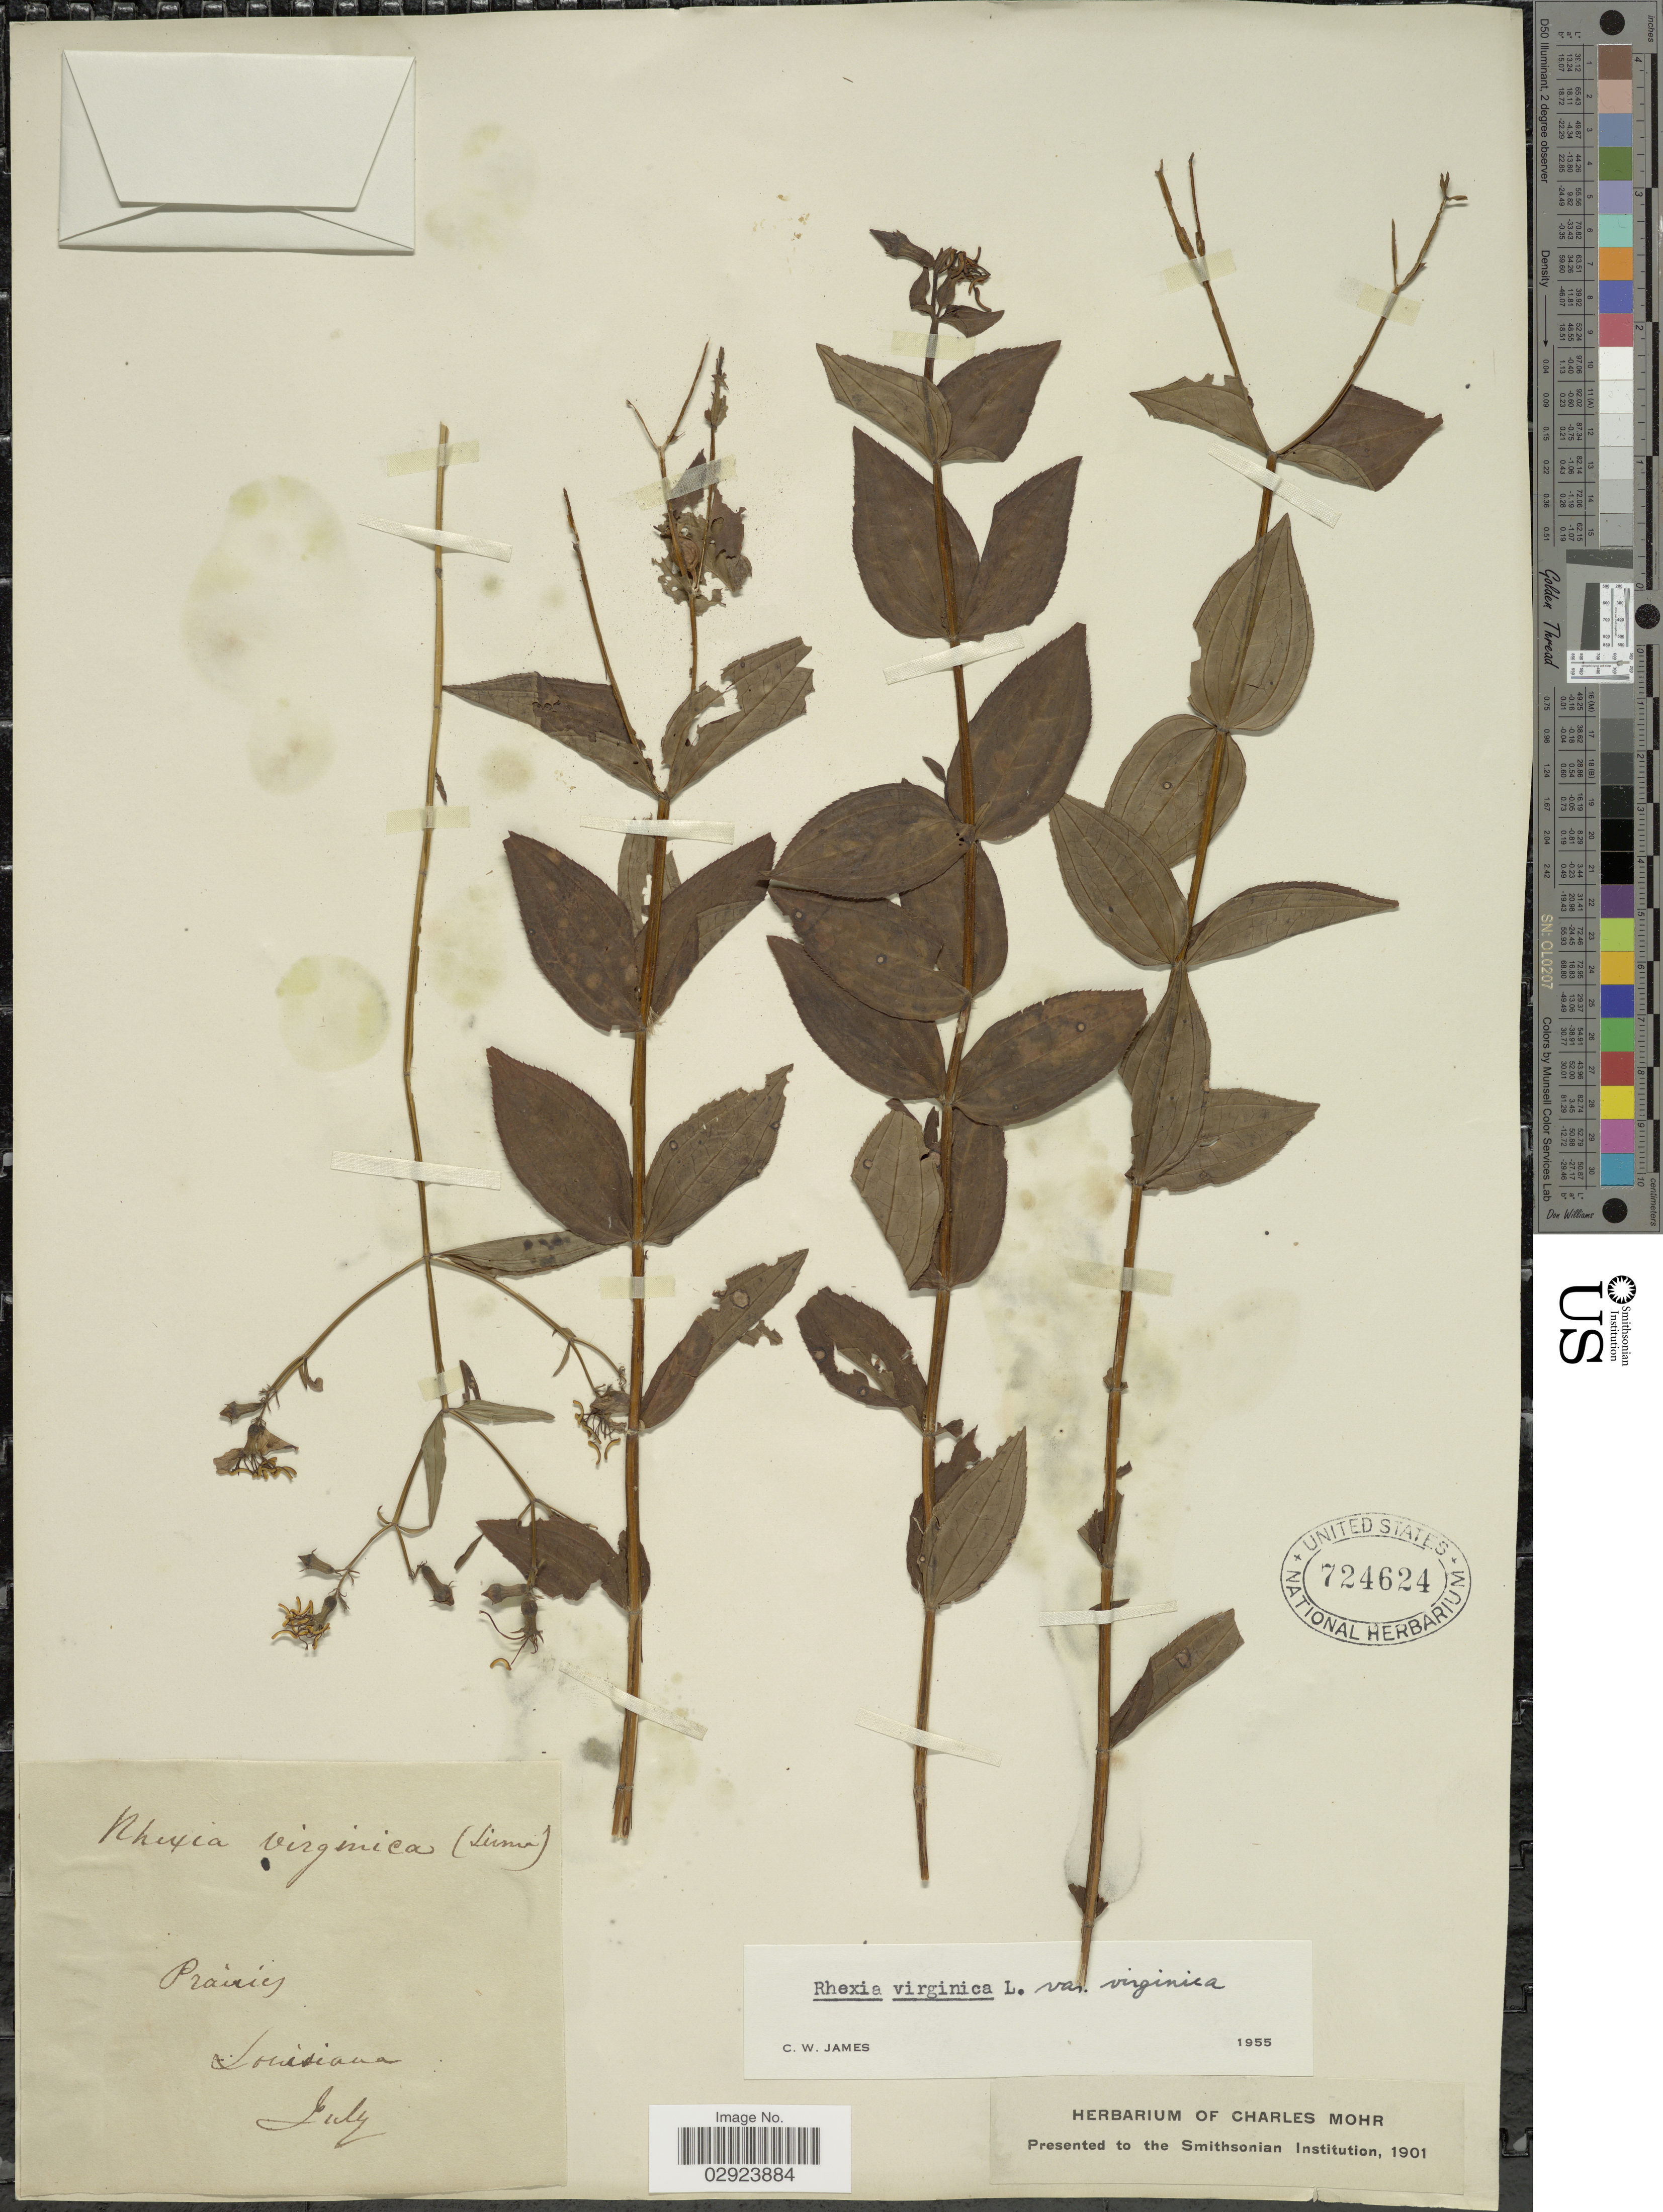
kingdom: Plantae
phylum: Tracheophyta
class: Magnoliopsida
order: Myrtales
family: Melastomataceae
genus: Rhexia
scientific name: Rhexia virginica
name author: L.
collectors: ex herb. Charles Mohr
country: United States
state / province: Louisiana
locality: Prairies.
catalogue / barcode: US 724624